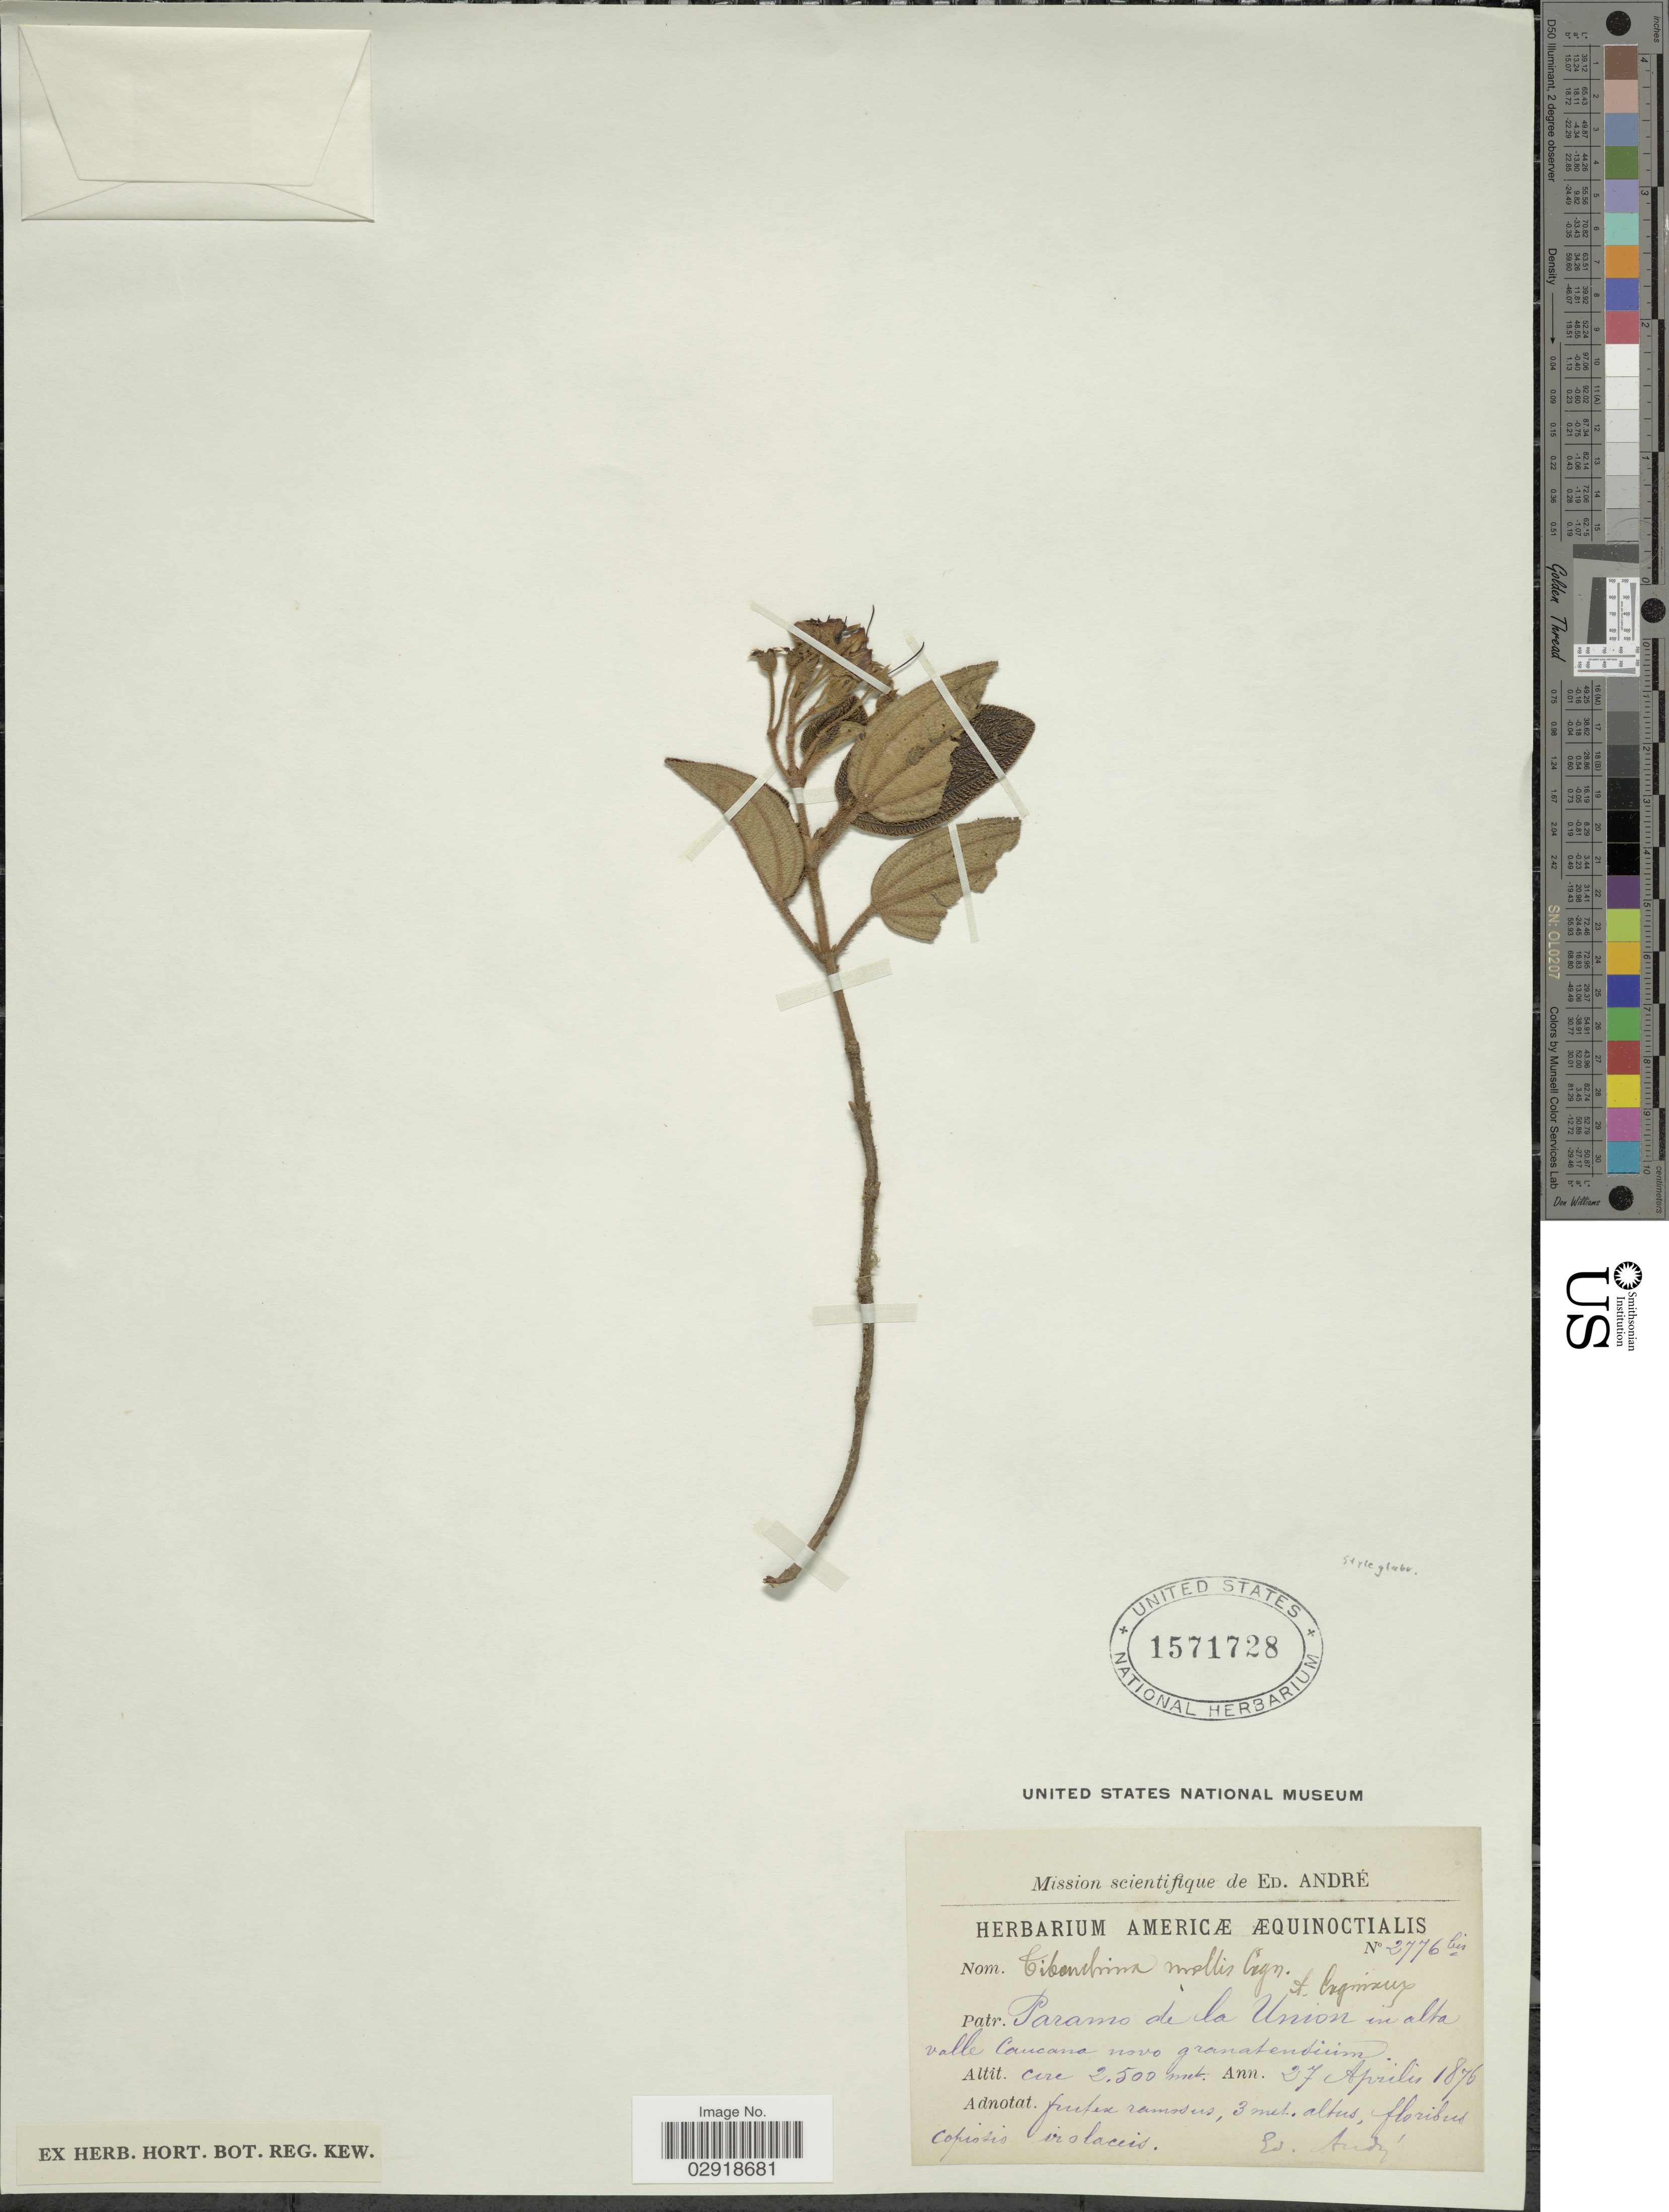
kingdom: Plantae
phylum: Tracheophyta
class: Magnoliopsida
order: Myrtales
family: Melastomataceae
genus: Chaetogastra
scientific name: Chaetogastra mollis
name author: (Bonpl.) DC.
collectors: E. Andre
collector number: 2776bis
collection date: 1876-04-27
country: Colombia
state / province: Cauca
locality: Paramo de la Union in alta valle Caucana novo granatensium.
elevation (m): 2500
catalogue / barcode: US 1571728